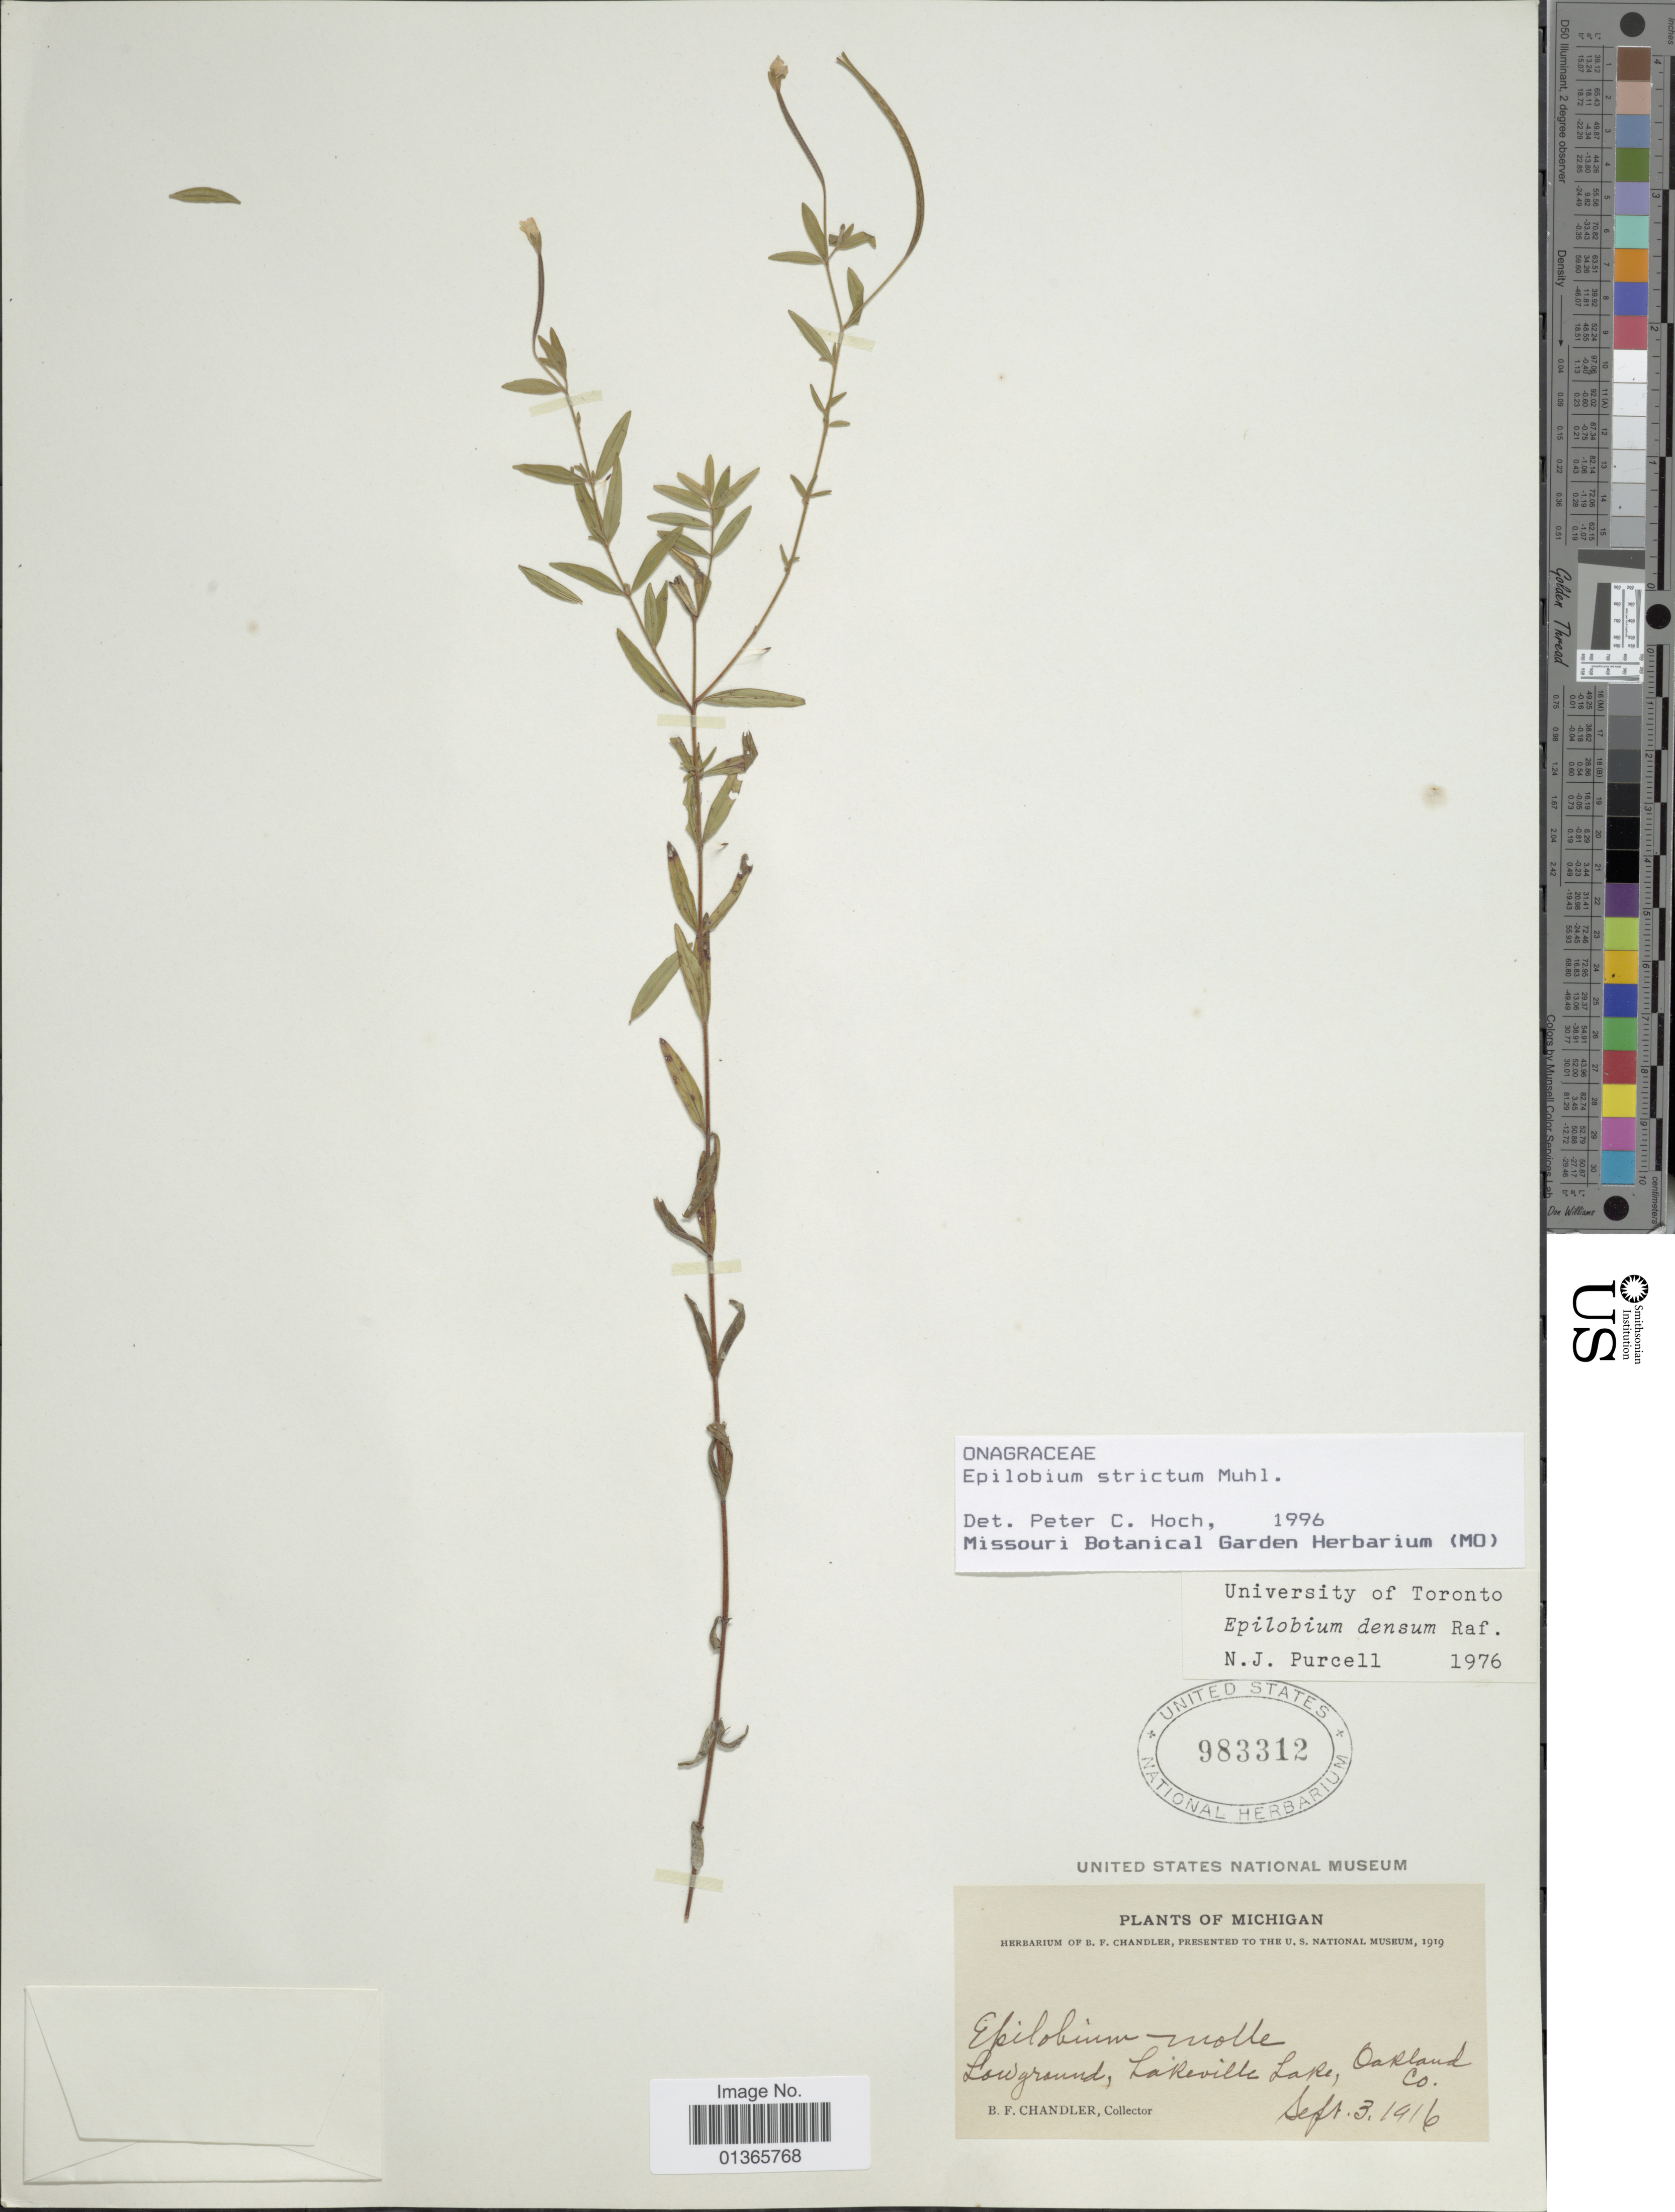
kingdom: Plantae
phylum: Tracheophyta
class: Magnoliopsida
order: Myrtales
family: Onagraceae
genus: Epilobium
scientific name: Epilobium strictum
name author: Muhl.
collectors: B. F. Chandler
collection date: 1916-09-03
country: United States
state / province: Michigan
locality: Lowground, Lakeville Lake, Oakland Co.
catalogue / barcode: US 983312